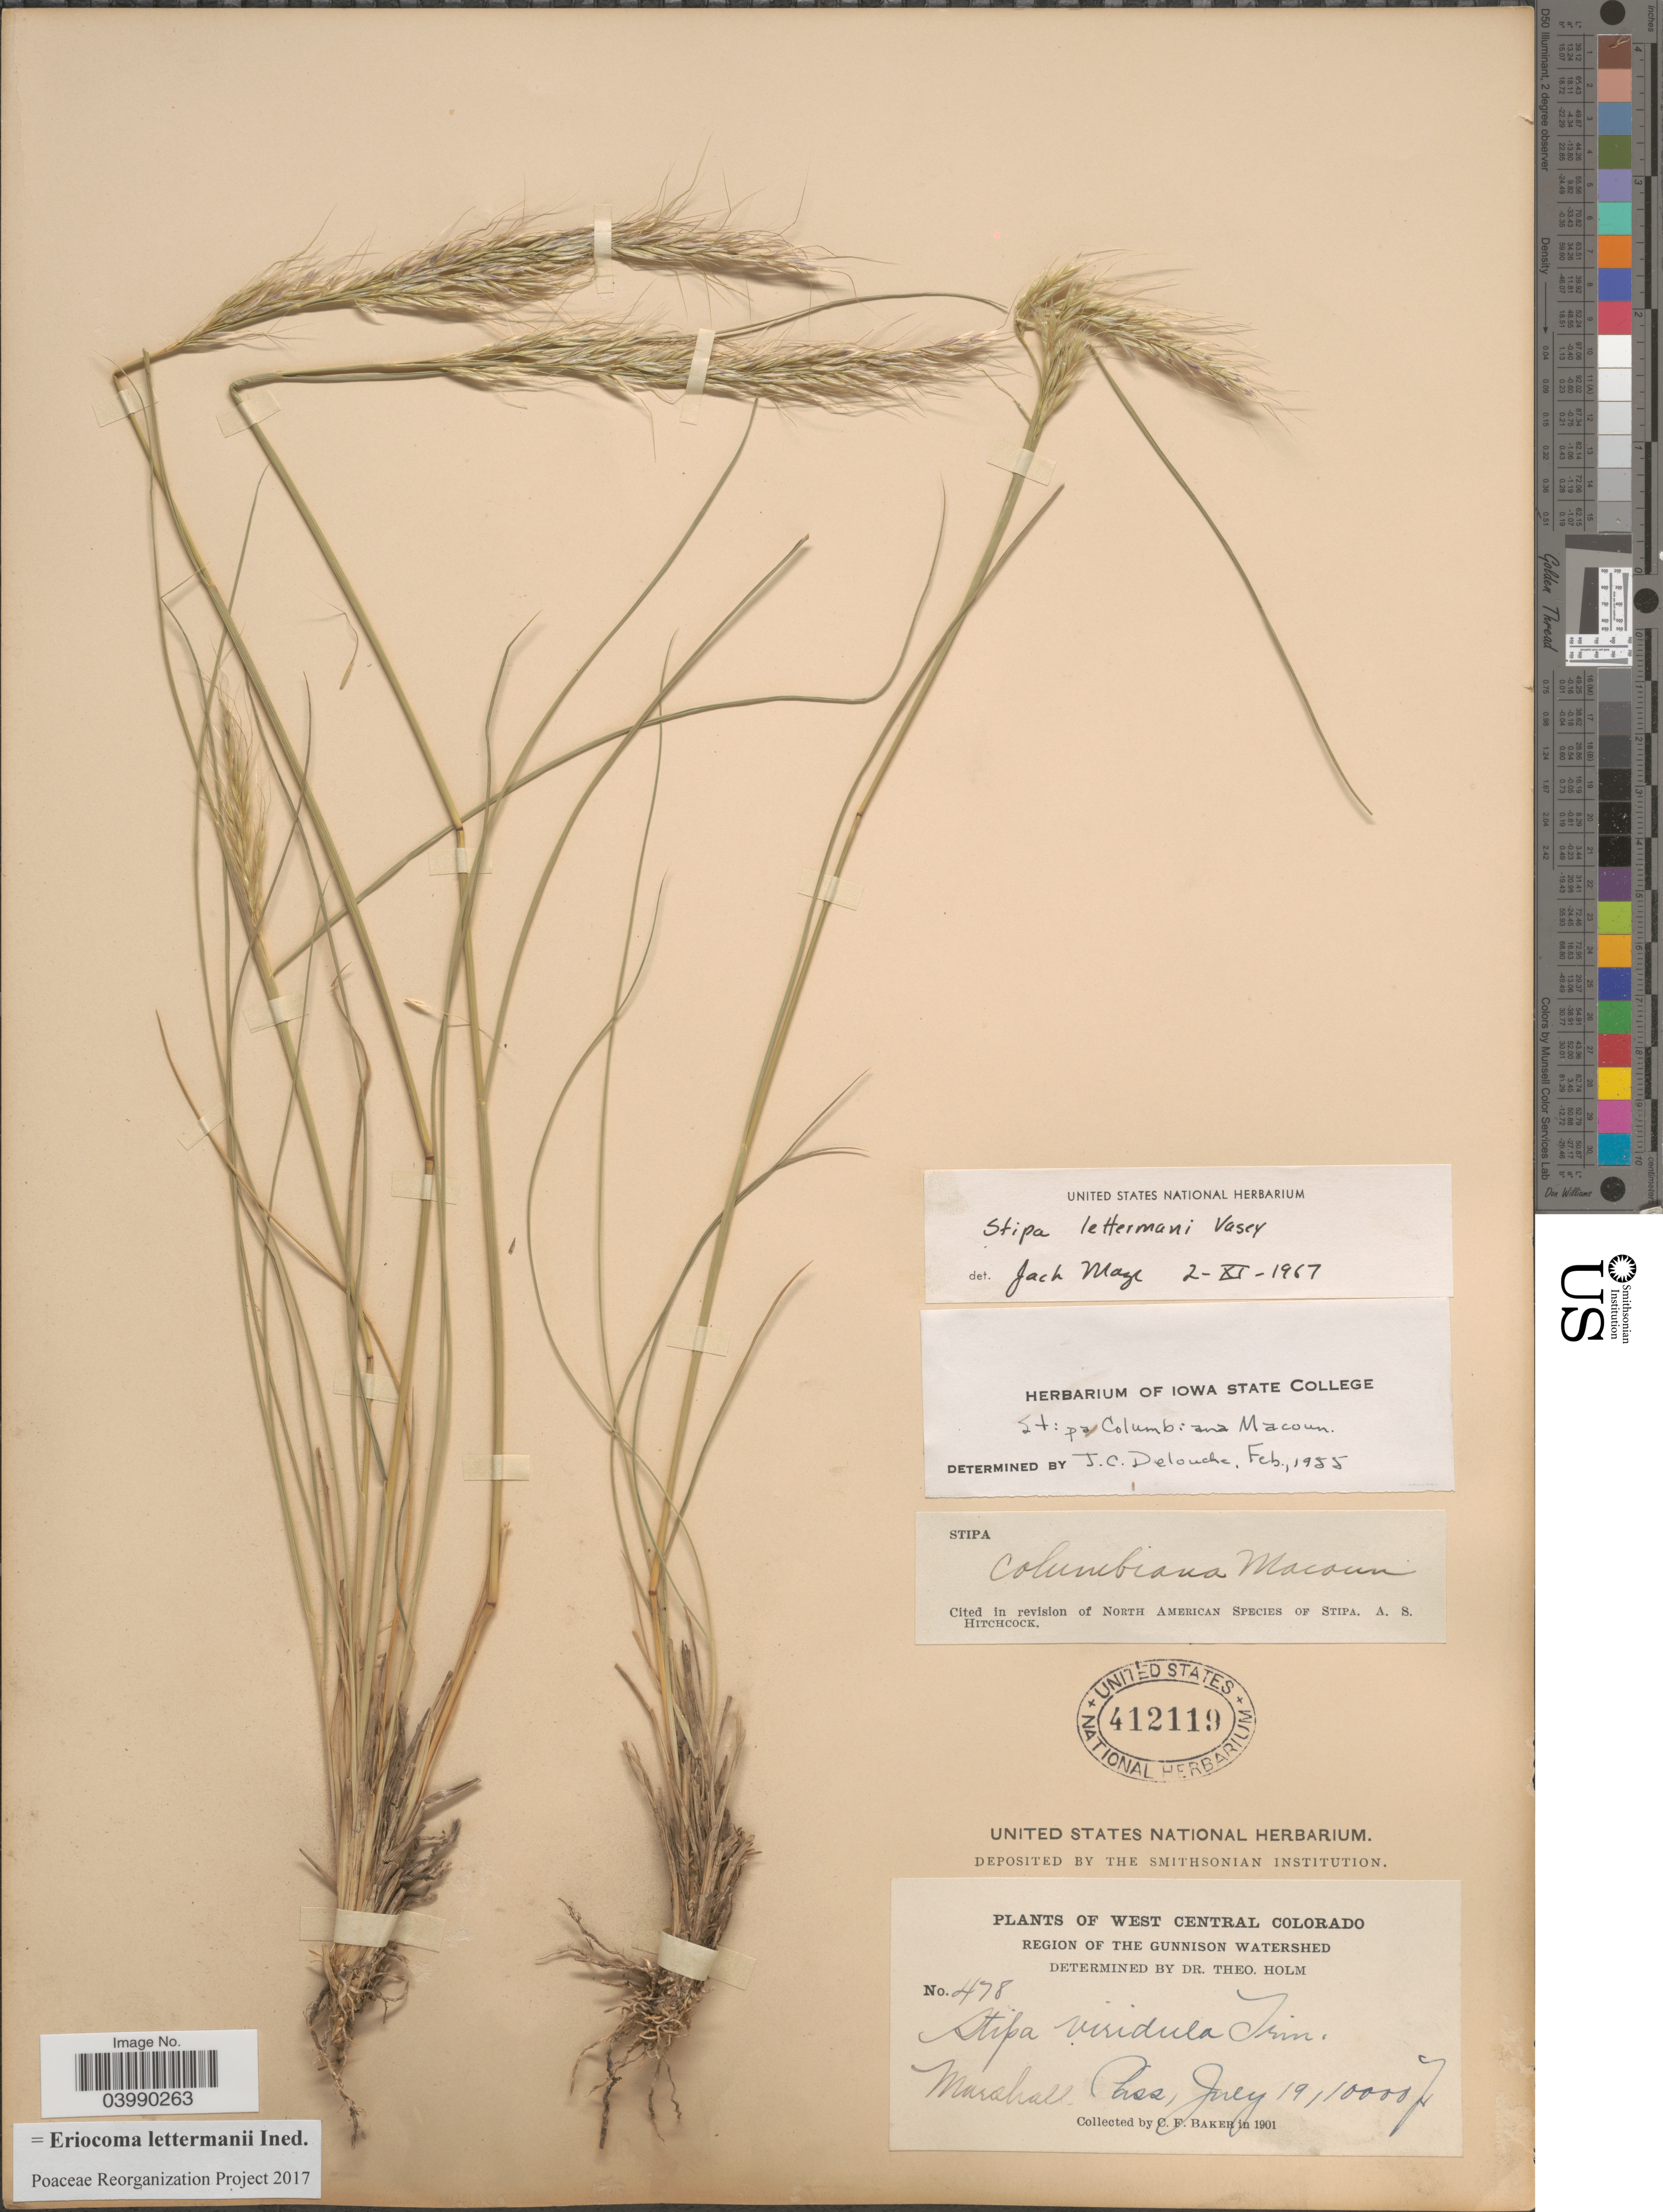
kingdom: Plantae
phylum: Tracheophyta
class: Liliopsida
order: Poales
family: Poaceae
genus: Eriocoma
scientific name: Eriocoma lettermanii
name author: (Vasey) Romasch.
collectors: C. F. Baker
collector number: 478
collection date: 1901-07-19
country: United States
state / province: Colorado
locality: West Central Colorado. Region of the Gunnison Watershed. Marshall Pass.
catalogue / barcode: US 412119